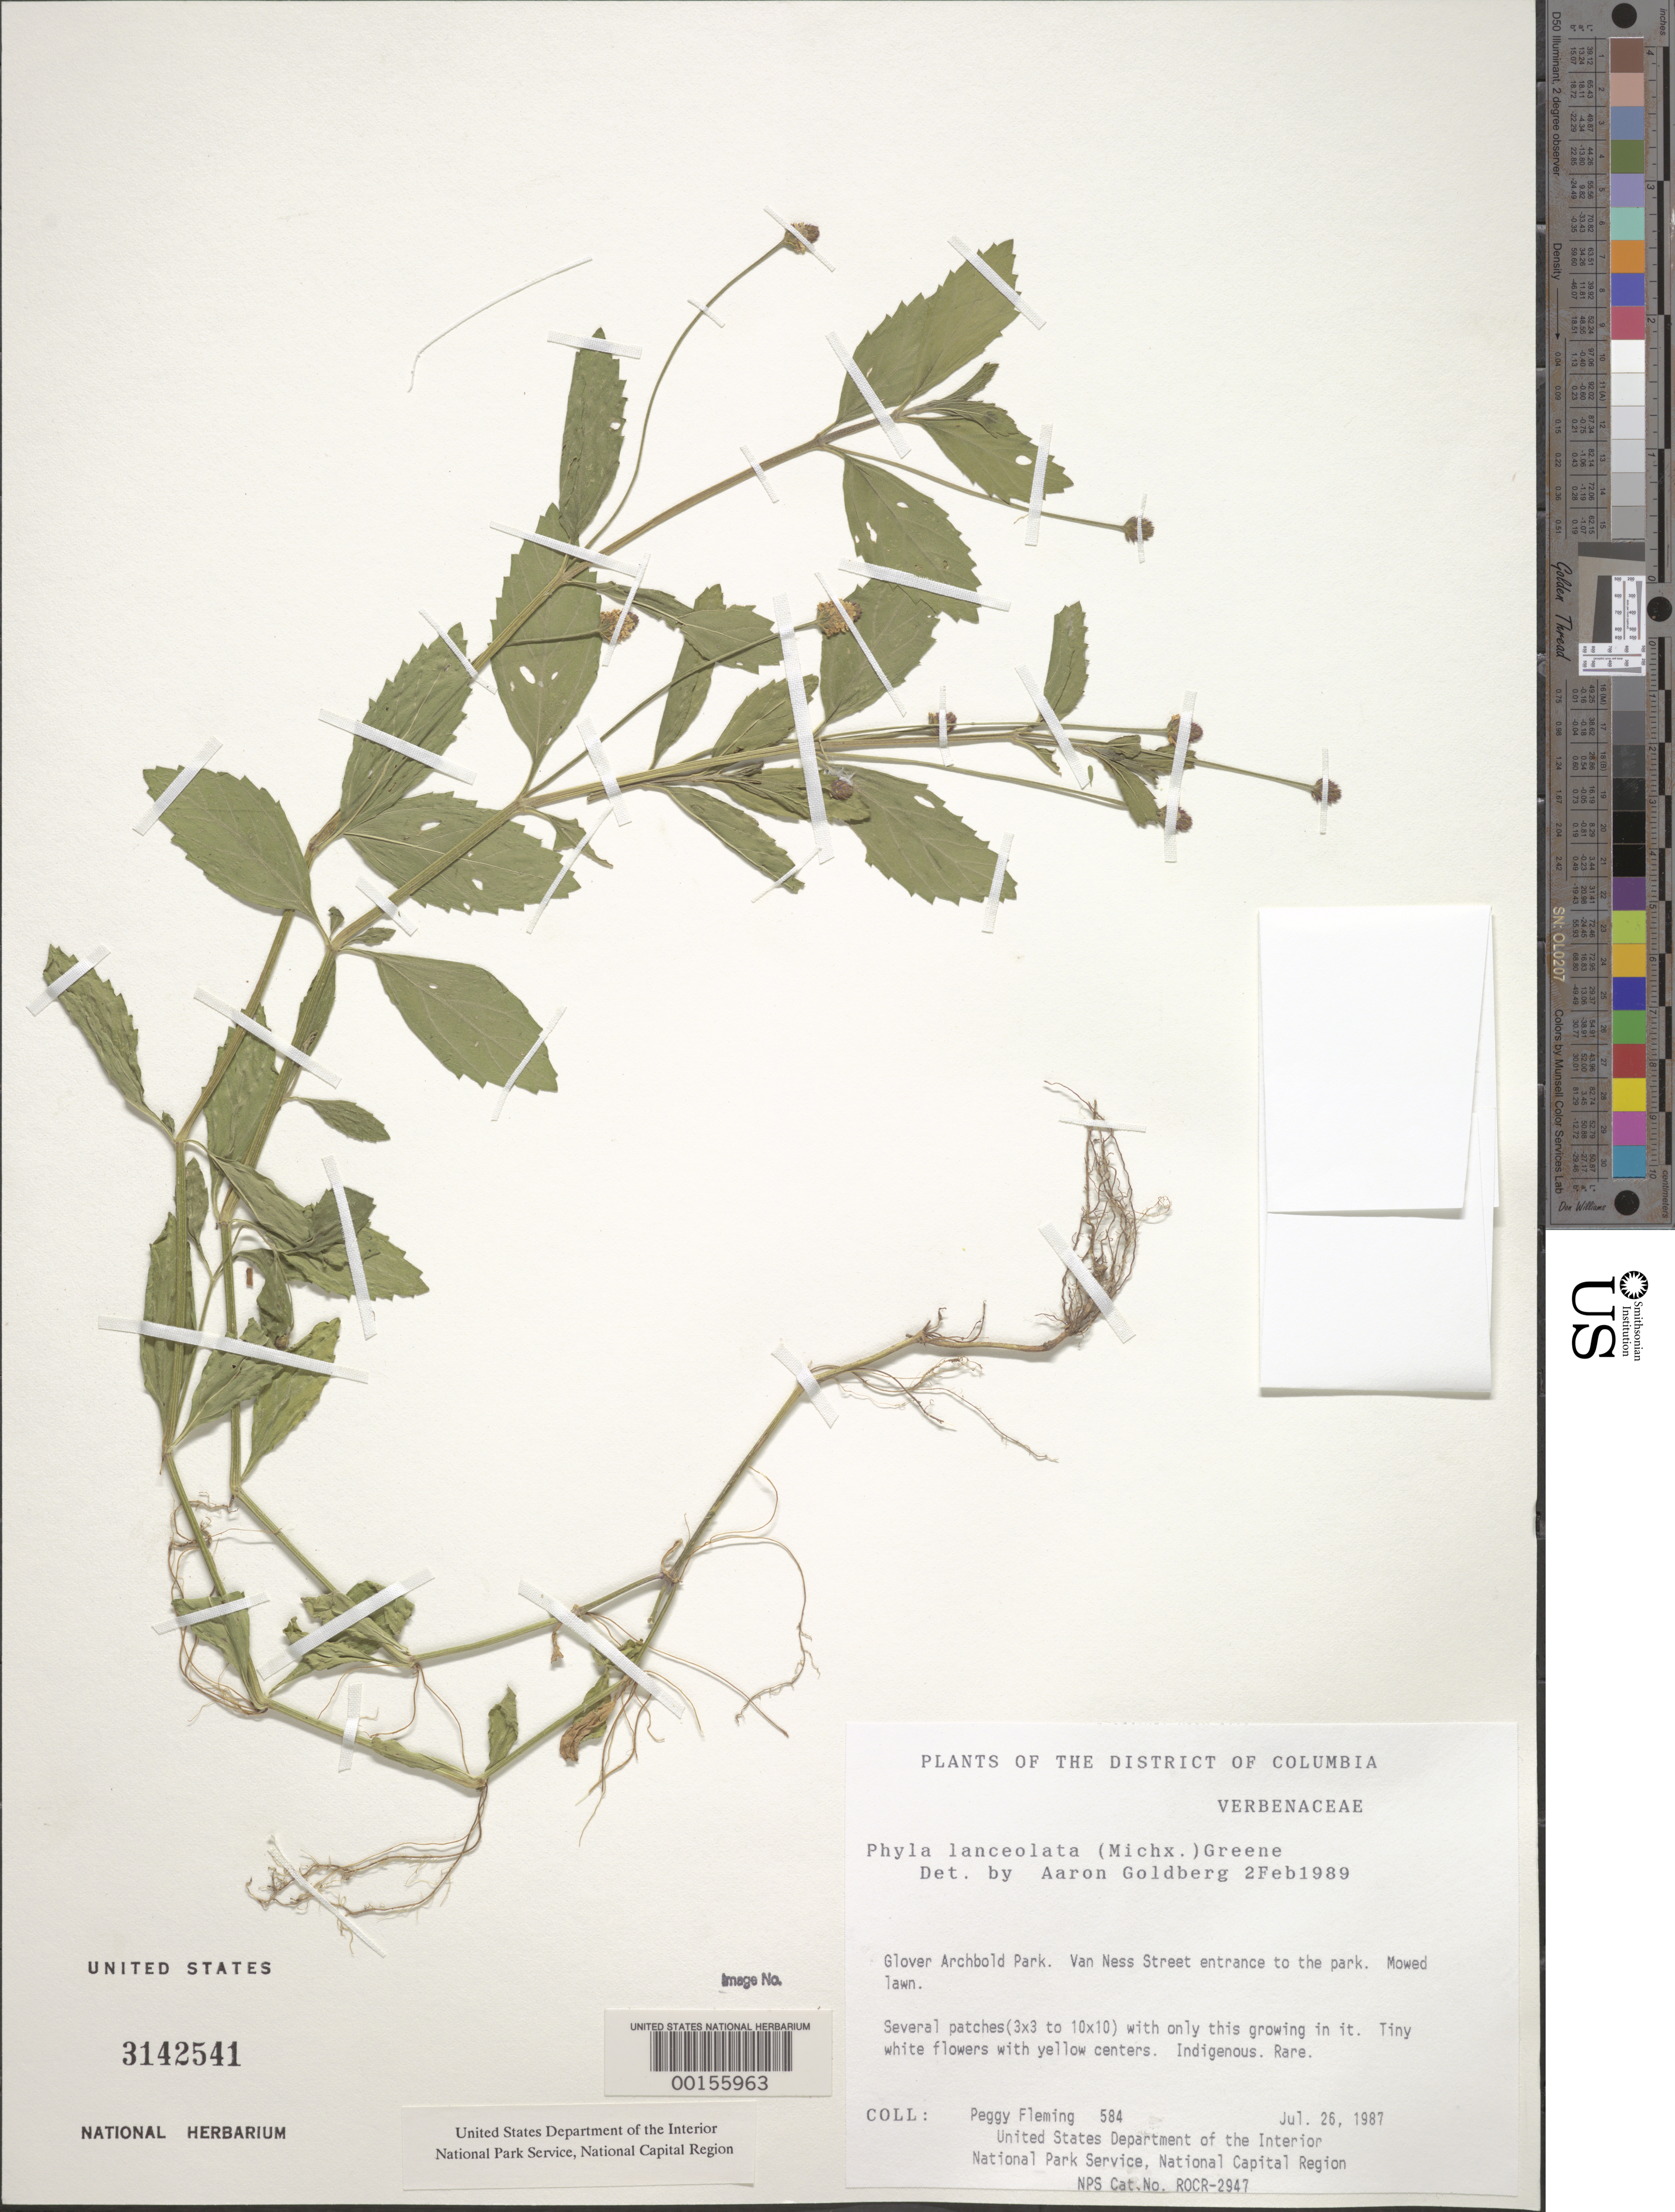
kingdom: Plantae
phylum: Tracheophyta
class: Magnoliopsida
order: Lamiales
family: Verbenaceae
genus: Phyla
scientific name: Phyla lanceolata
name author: (Michx.) Greene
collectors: P. Fleming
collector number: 584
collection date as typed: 26 Jul 1987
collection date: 1987-07-26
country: United States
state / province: District of Columbia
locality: Glover Archbold Park, Van Ness St. entrance to Park Glover Archbold Park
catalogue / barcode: US 3142541